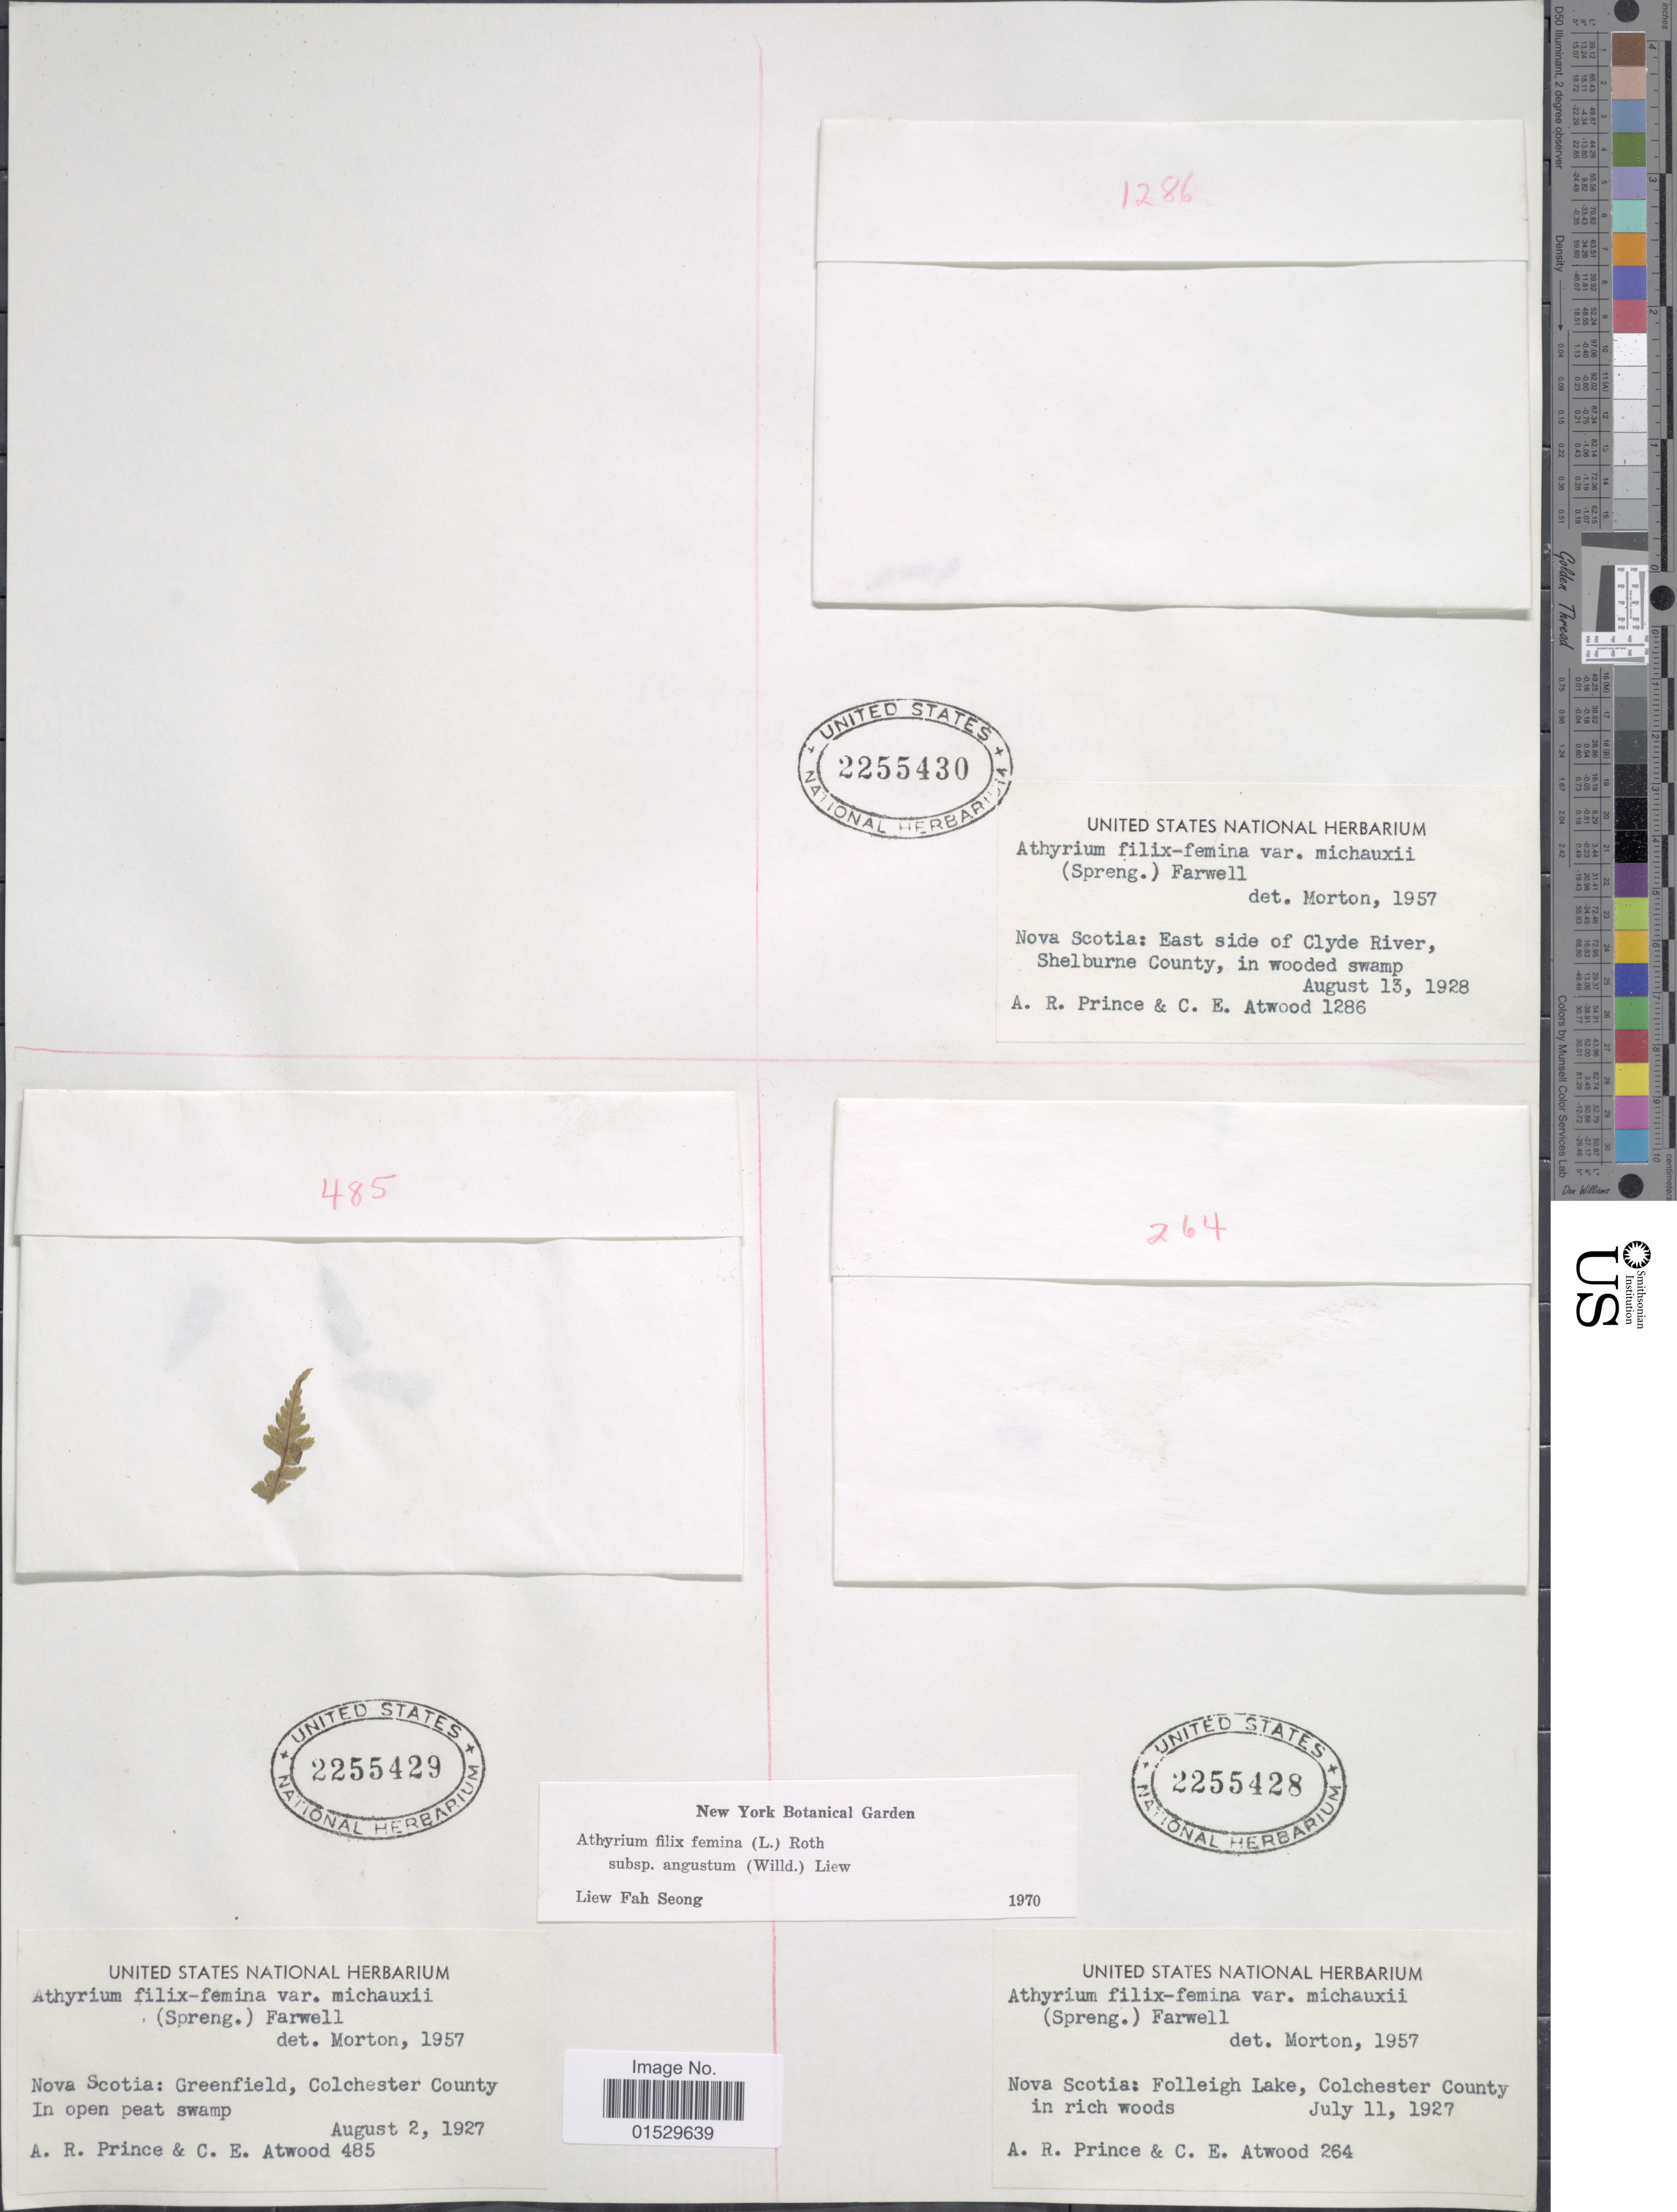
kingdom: Plantae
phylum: Tracheophyta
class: Polypodiopsida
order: Polypodiales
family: Athyriaceae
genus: Athyrium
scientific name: Athyrium filix-femina subsp. angustatum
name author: (Willd.) R.T. Clausen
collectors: A. Prince & E. Atwood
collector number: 1286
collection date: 1928-08-13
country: Canada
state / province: Nova Scotia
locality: Nova Scotia: East side of Clyde River, Shelburne County, in wooded swamp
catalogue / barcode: US 2255430